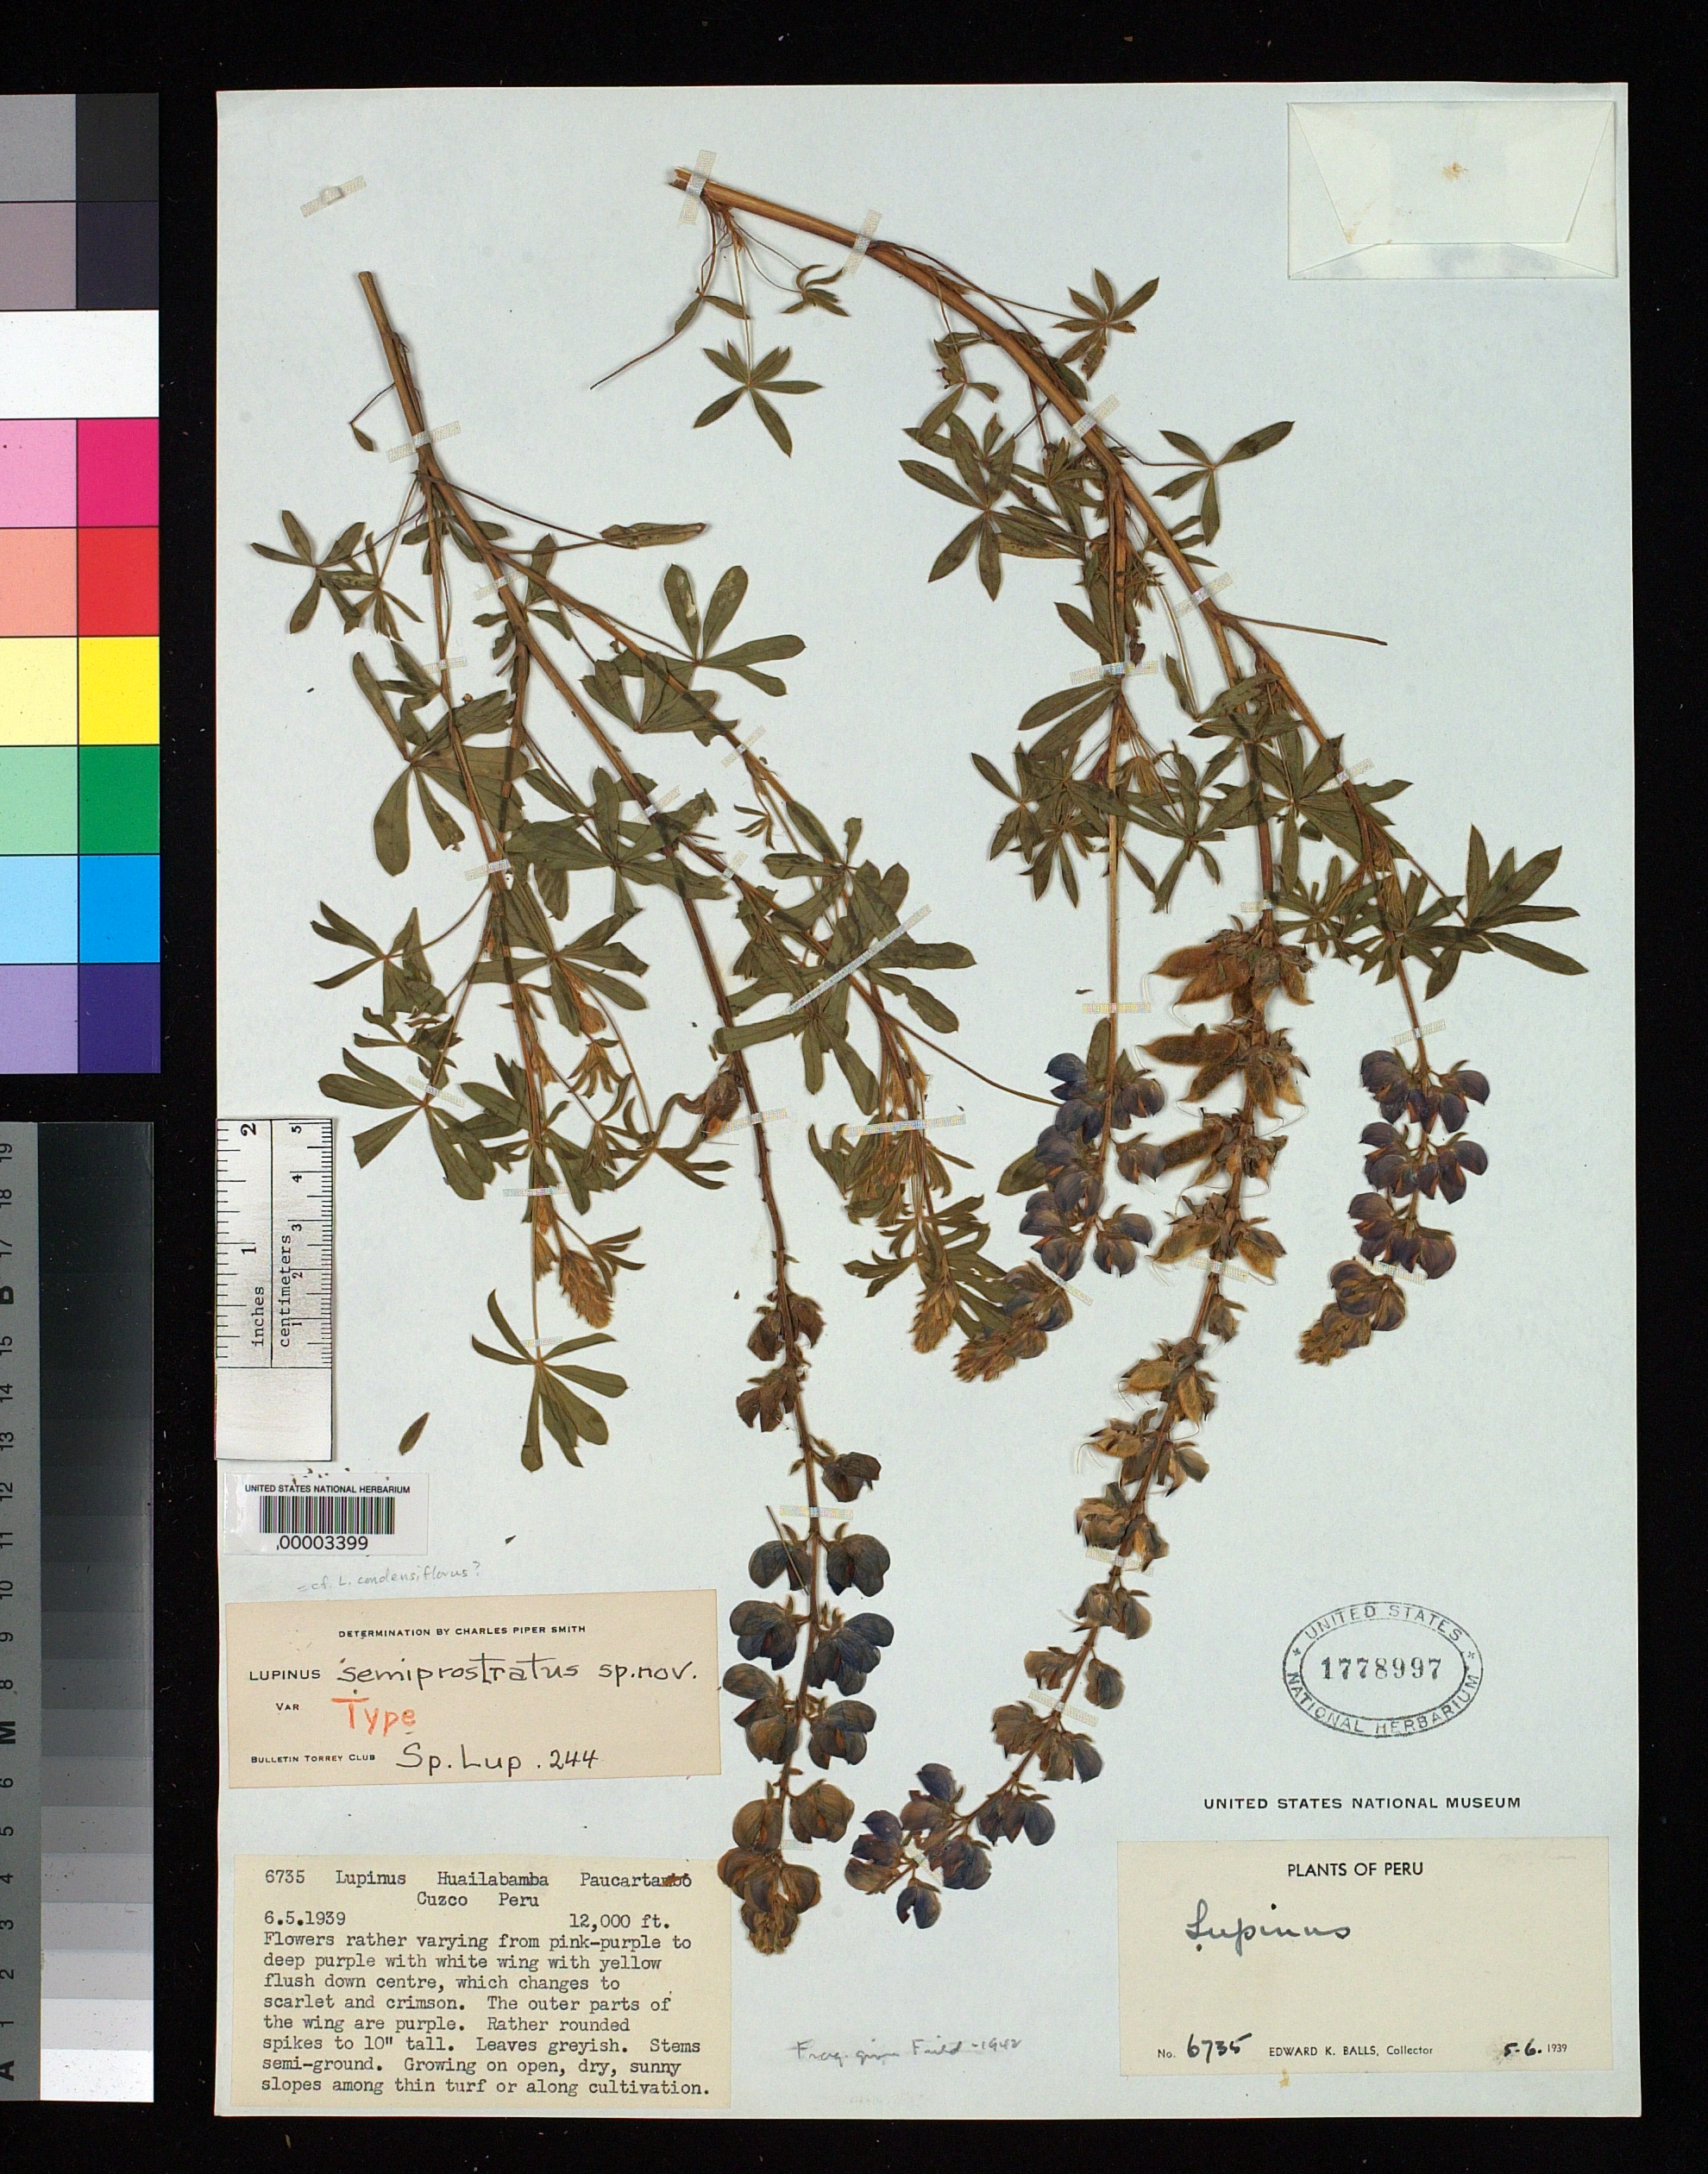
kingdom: Plantae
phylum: Tracheophyta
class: Magnoliopsida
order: Fabales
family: Fabaceae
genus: Lupinus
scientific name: Lupinus semiprostratus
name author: C.P. Sm.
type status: Holotype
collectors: E. K. Balls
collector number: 6735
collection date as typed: May 1939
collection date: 1939-05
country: Peru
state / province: Cusco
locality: Huailabamba, Paucartambo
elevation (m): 3658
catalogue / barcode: US 1778997